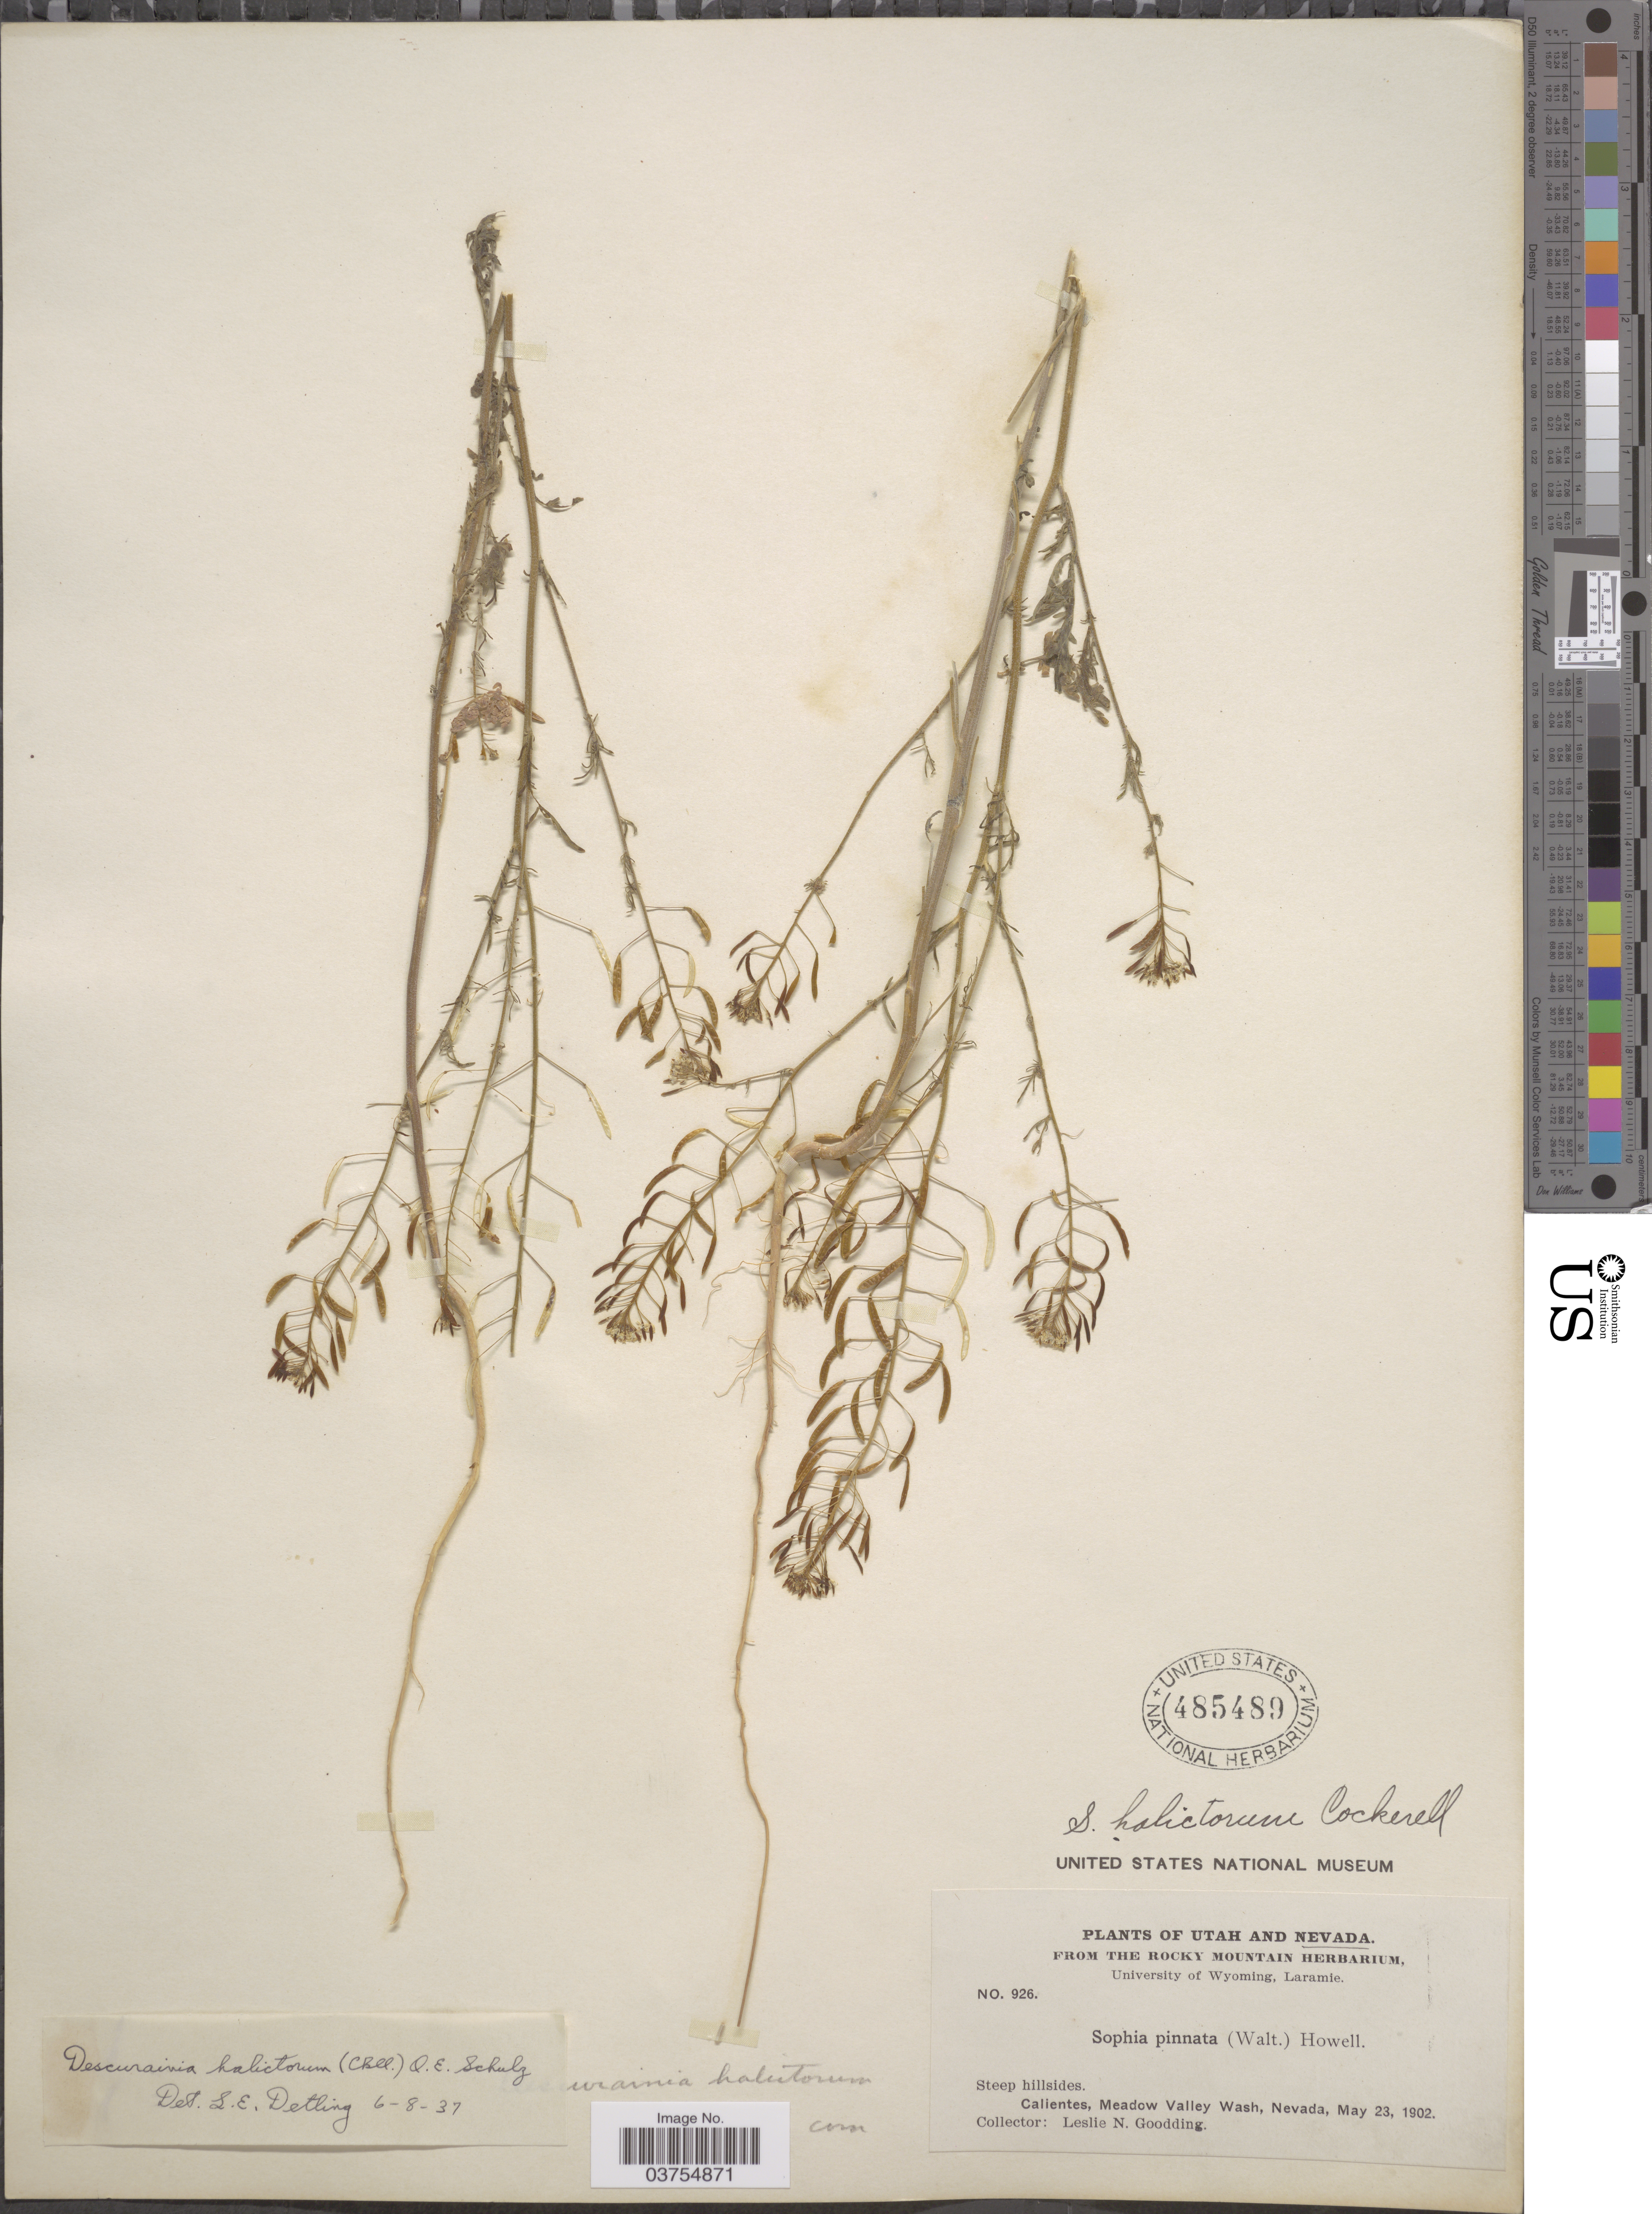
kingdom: Plantae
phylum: Tracheophyta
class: Magnoliopsida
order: Brassicales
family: Brassicaceae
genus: Descurainia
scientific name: Descurainia pinnata subsp. halictorum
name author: (Cockerell) Detling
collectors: L. N. Goodding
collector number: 926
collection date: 1902-05-23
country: United States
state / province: Nevada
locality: Steep hillsides. Calientes, Meadow Valley Wash.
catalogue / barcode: US 485489